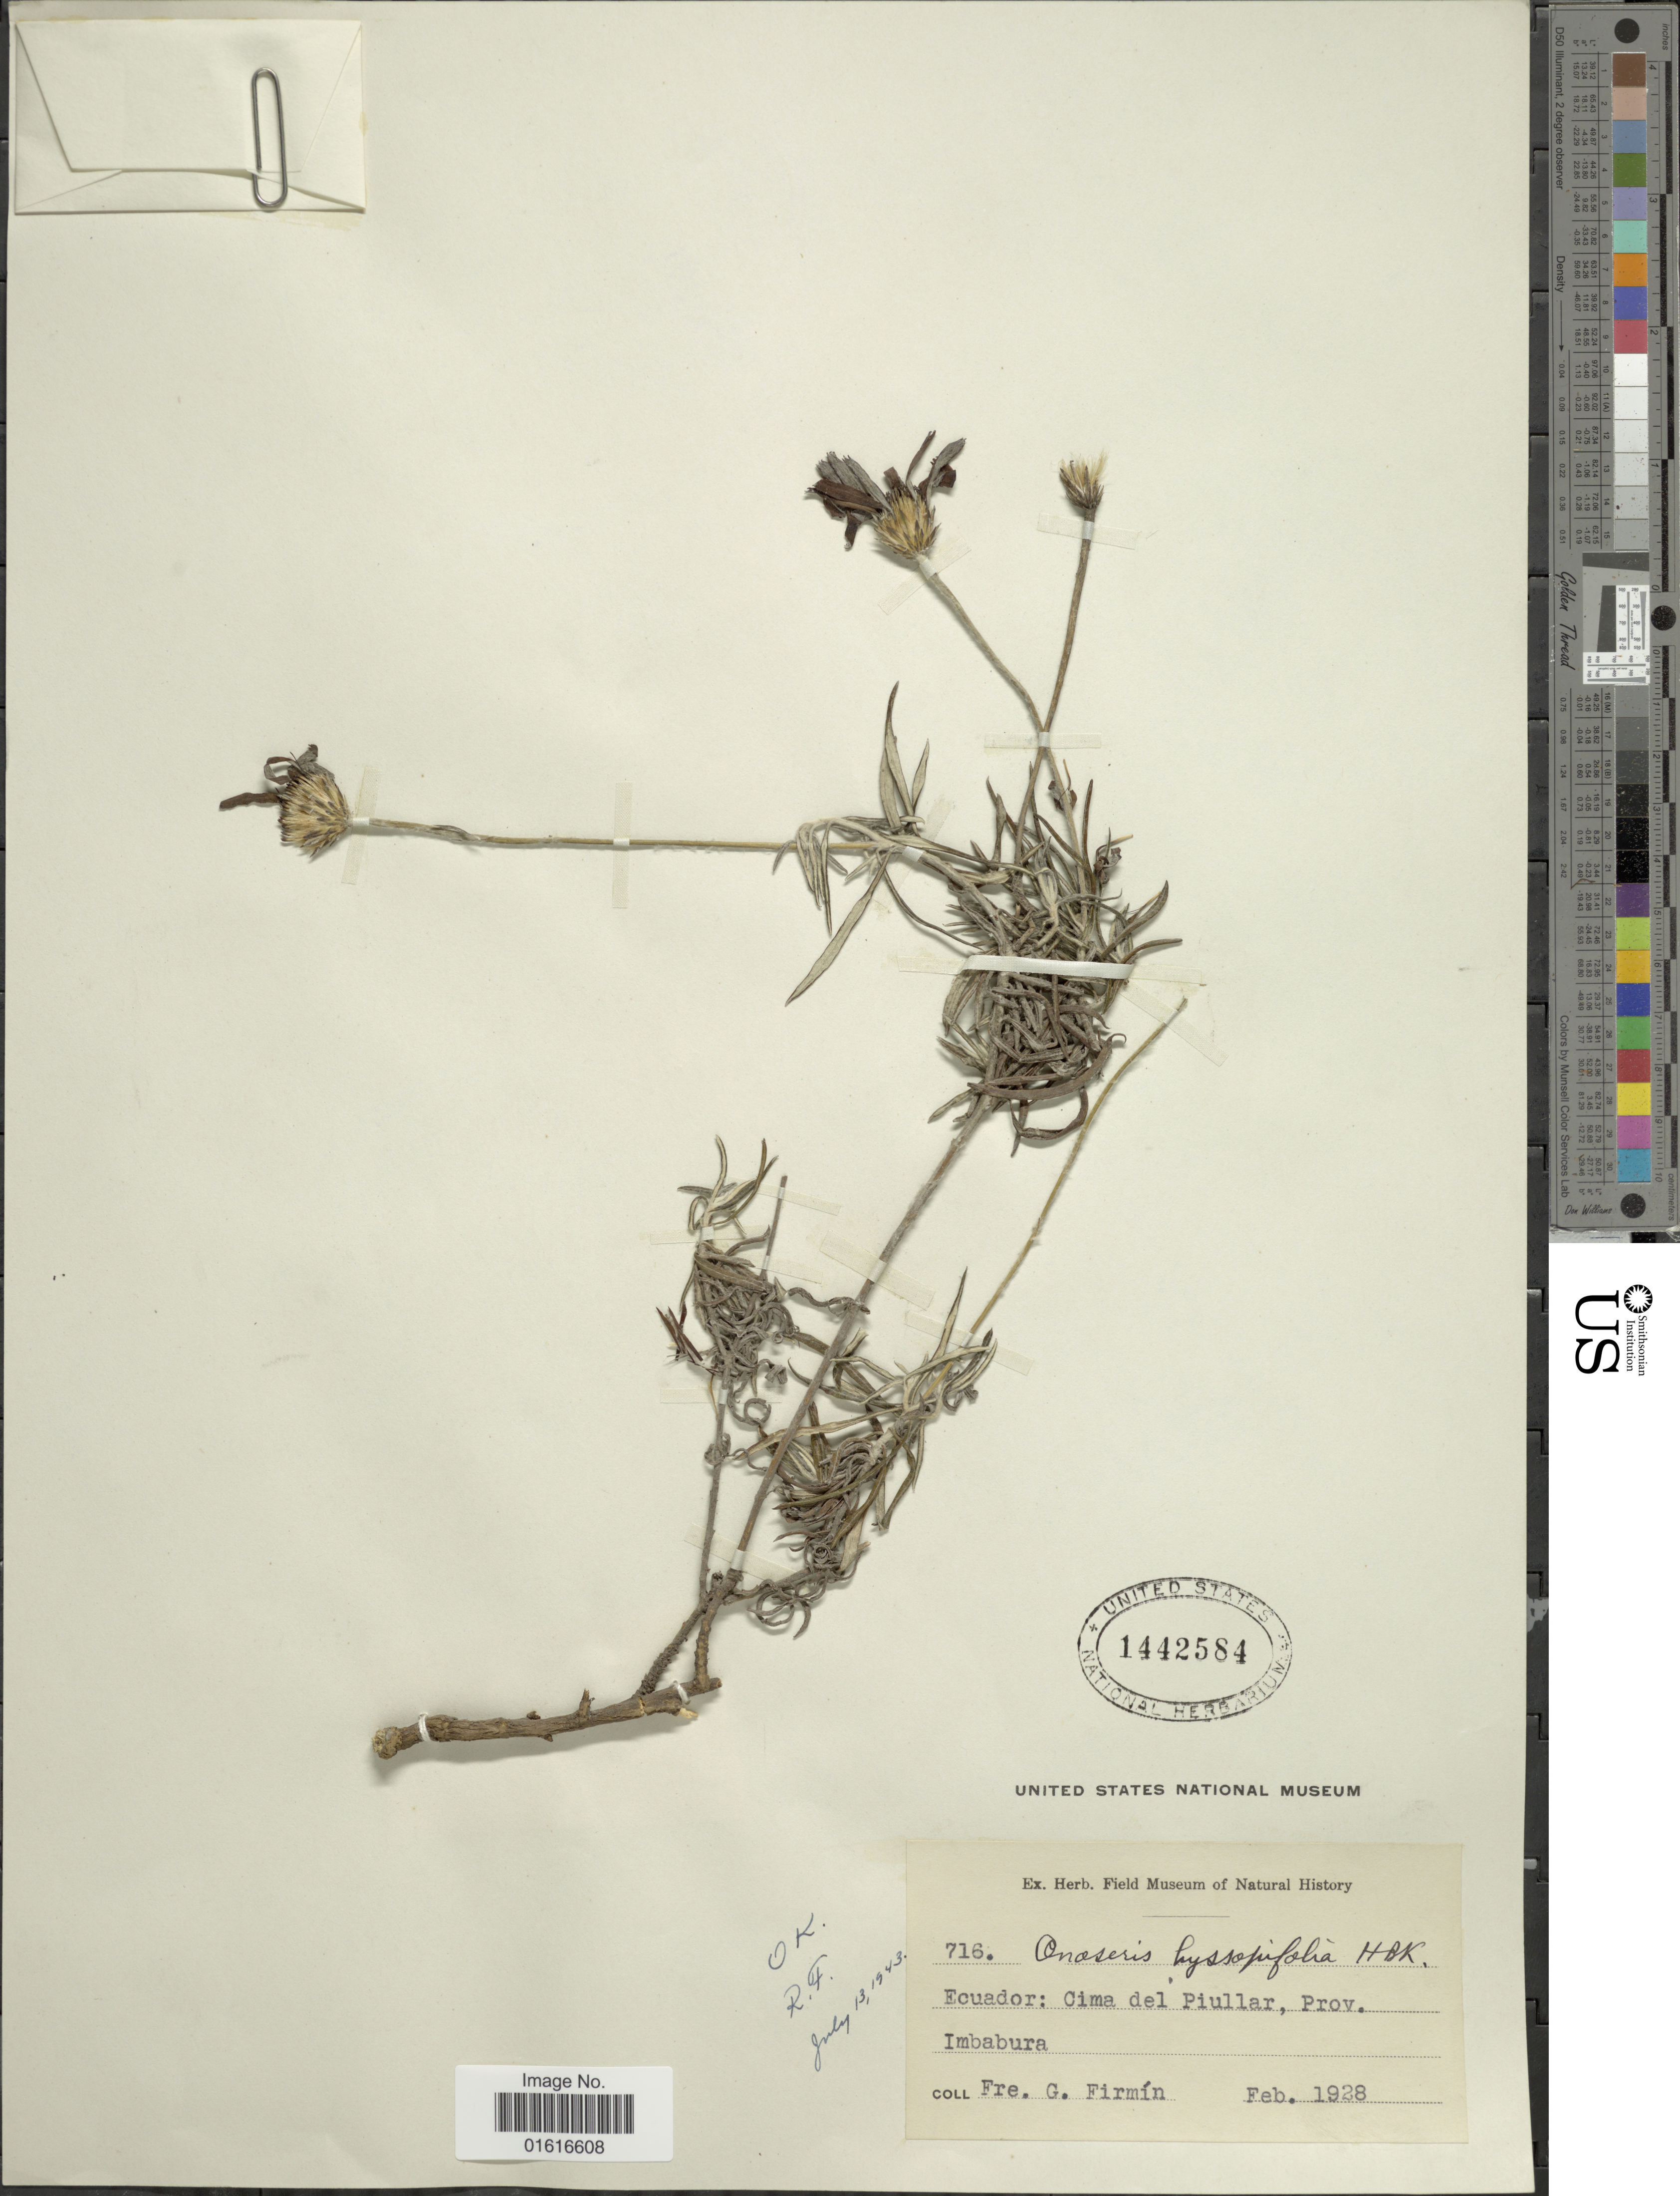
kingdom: Plantae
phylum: Tracheophyta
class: Magnoliopsida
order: Asterales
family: Asteraceae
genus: Onoseris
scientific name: Onoseris hyssopifolia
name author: Kunth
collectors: G. Firmin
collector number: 716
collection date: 1928-02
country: Ecuador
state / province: Imbabura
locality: Cima del Piullar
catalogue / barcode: US 1442584